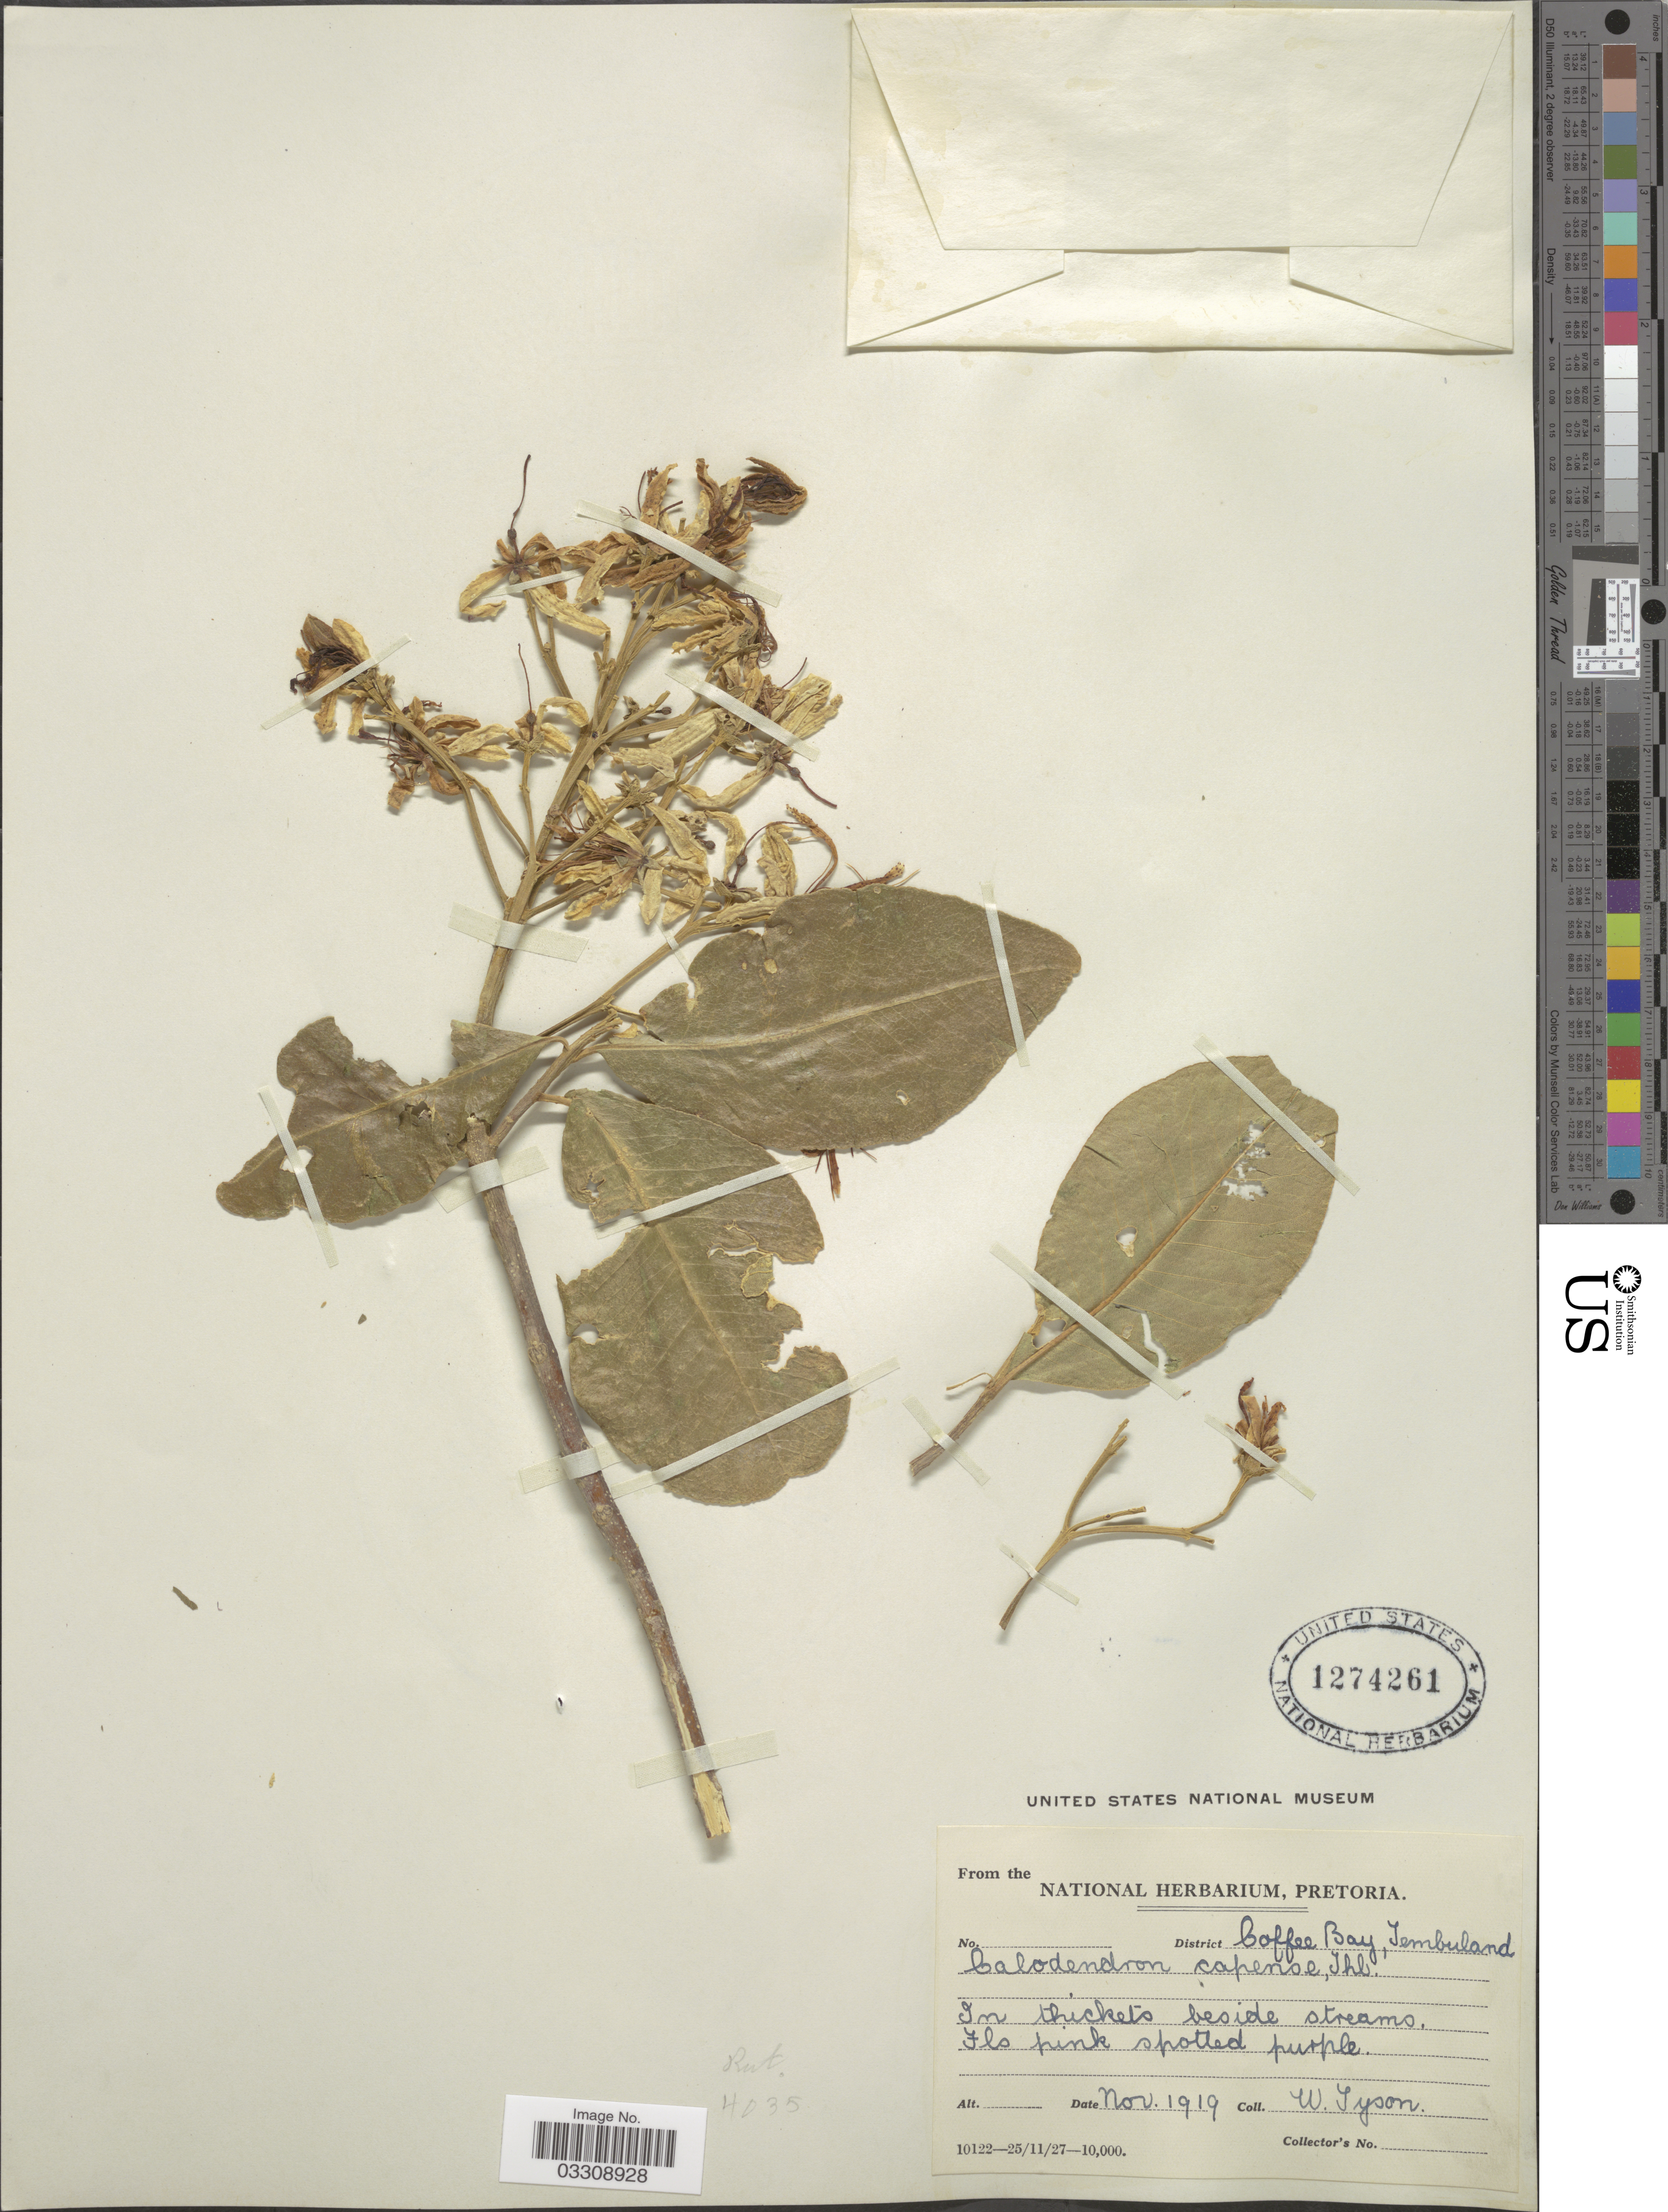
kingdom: Plantae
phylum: Tracheophyta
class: Magnoliopsida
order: Sapindales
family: Rutaceae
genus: Calodendrum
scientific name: Calodendrum capense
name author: (L. f.) Thunb.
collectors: W. Tyson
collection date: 1919-11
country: South Africa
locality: District Coffee Bay, Tembuland.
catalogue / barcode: US 1274261